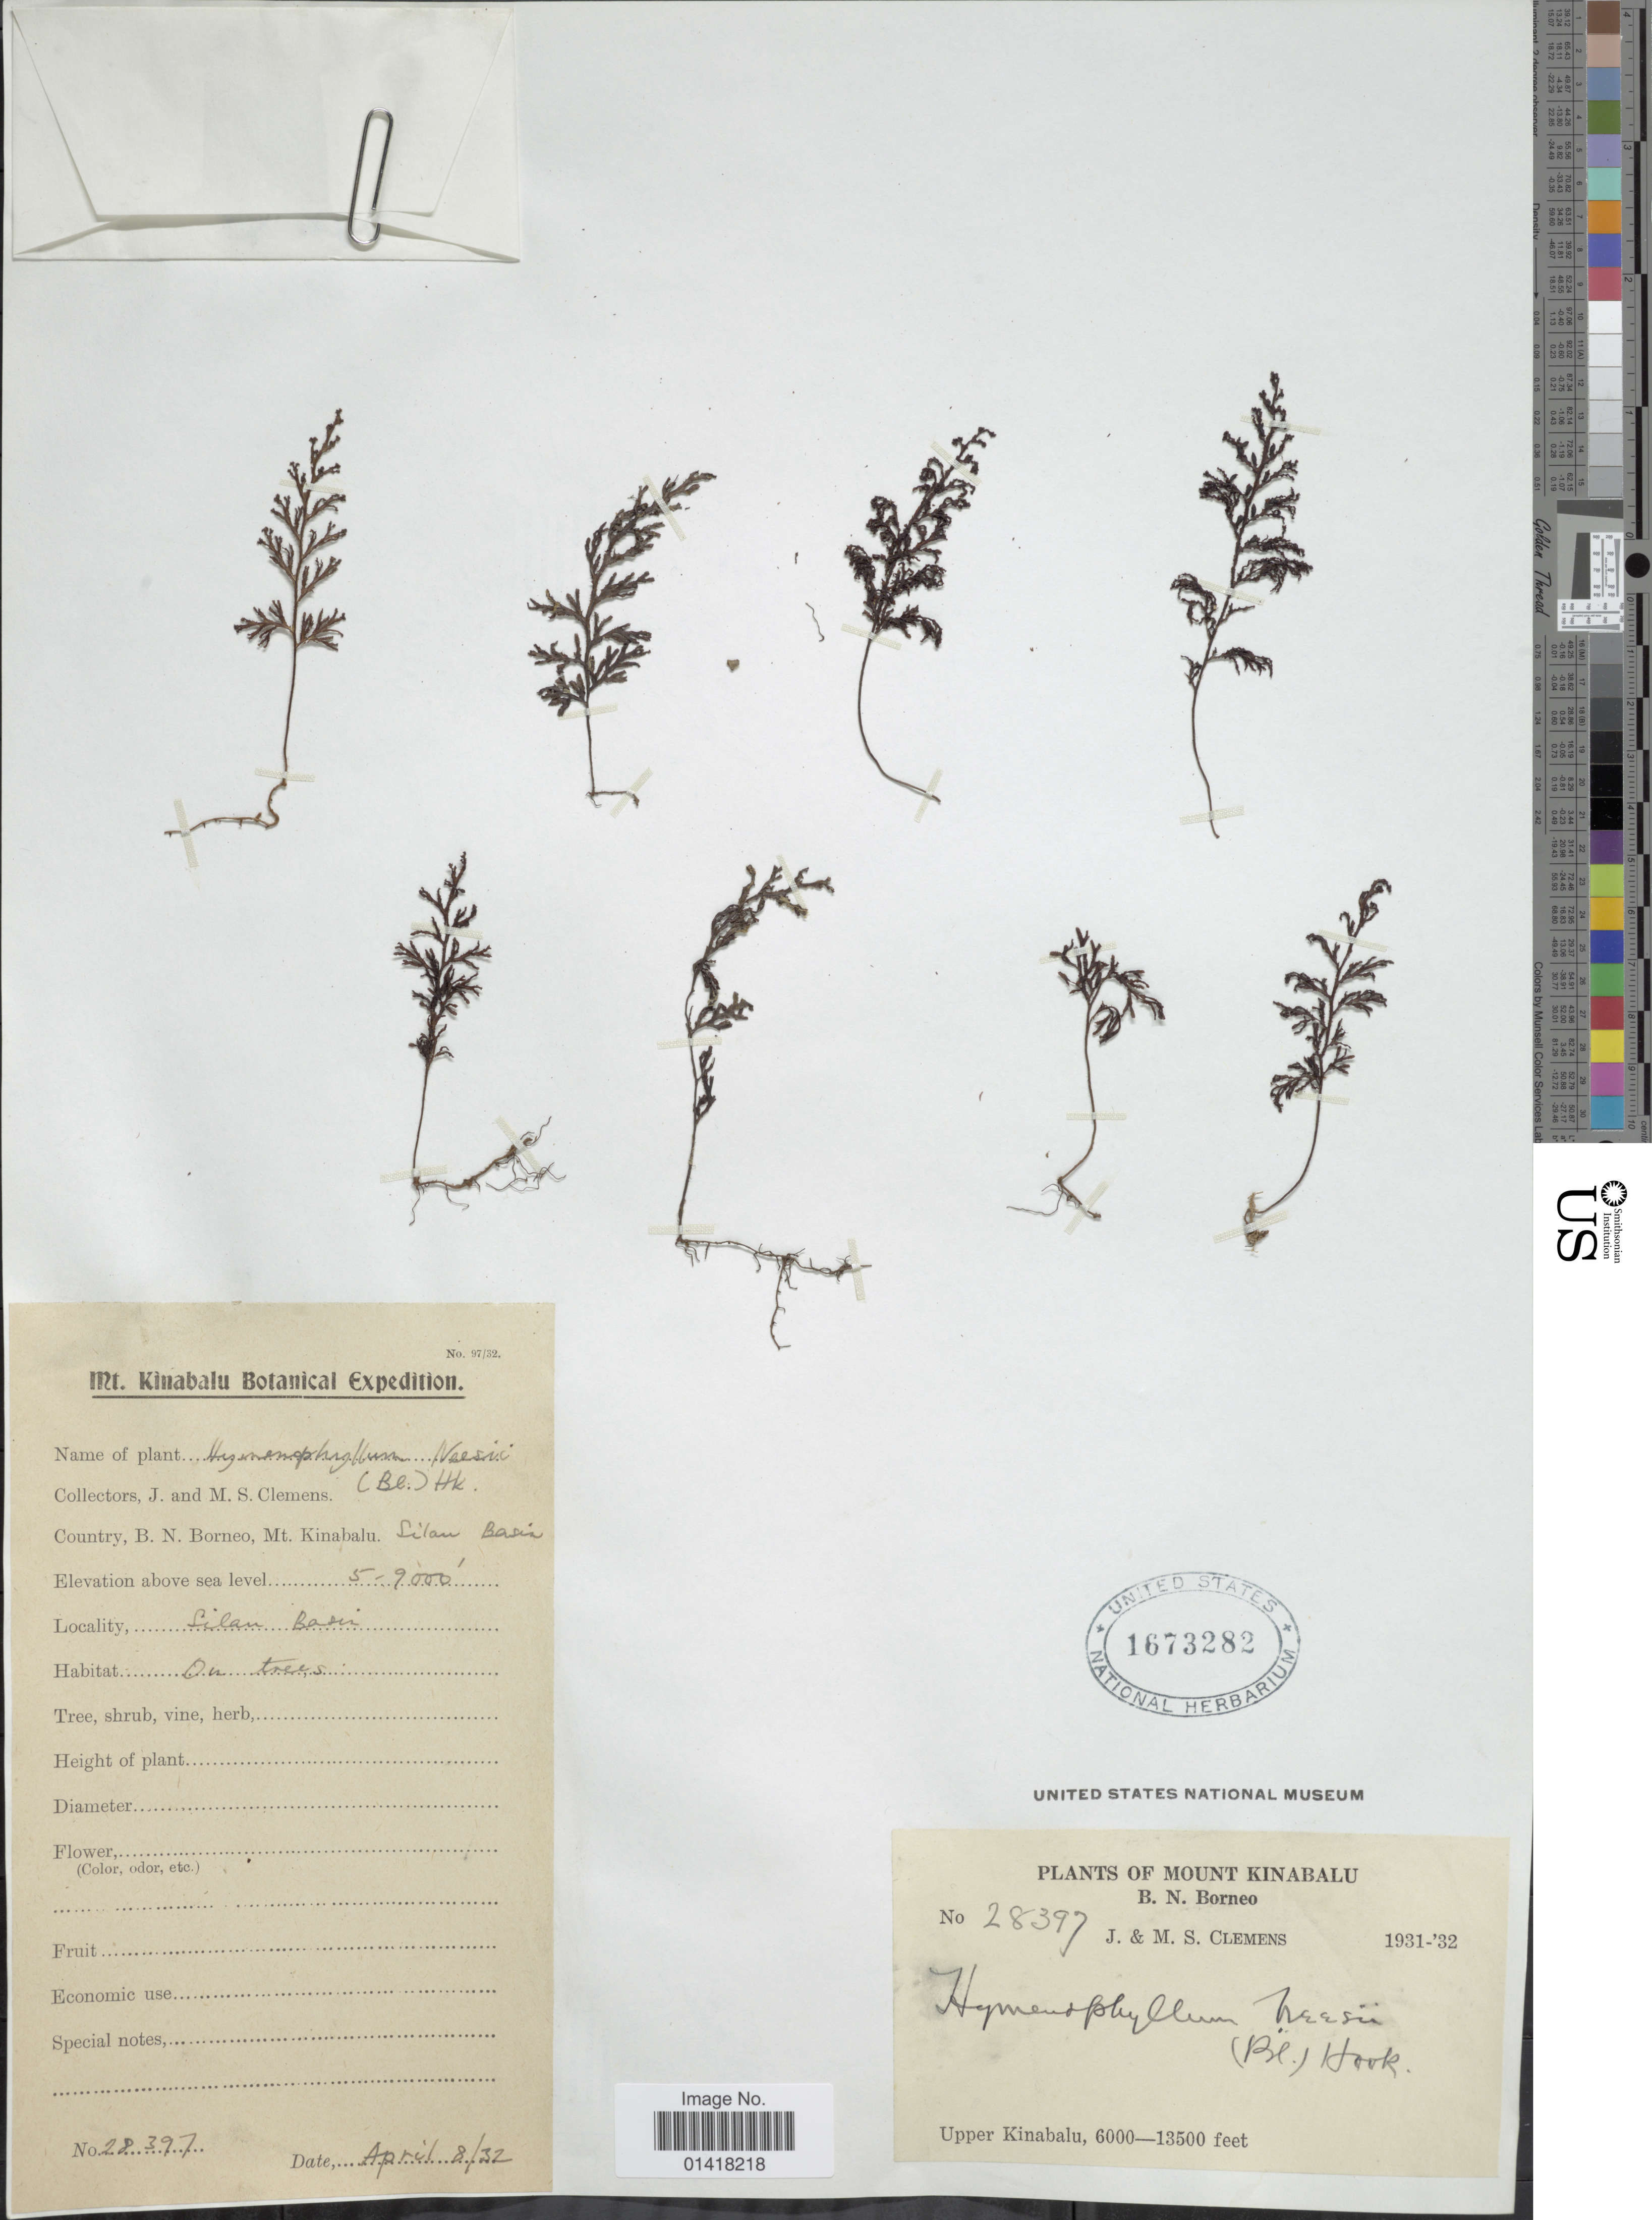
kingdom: Plantae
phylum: Tracheophyta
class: Polypodiopsida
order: Hymenophyllales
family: Hymenophyllaceae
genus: Hymenophyllum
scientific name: Hymenophyllum denticulatum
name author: Sw.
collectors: J. Clemens & M. S. Clemens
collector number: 28397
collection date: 1931/1932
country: Malaysia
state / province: Sabah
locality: Mount Kinabalu, B. N. Borneo. Upper Kinabalu. Silan Basin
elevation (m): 1829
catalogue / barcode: US 1673282